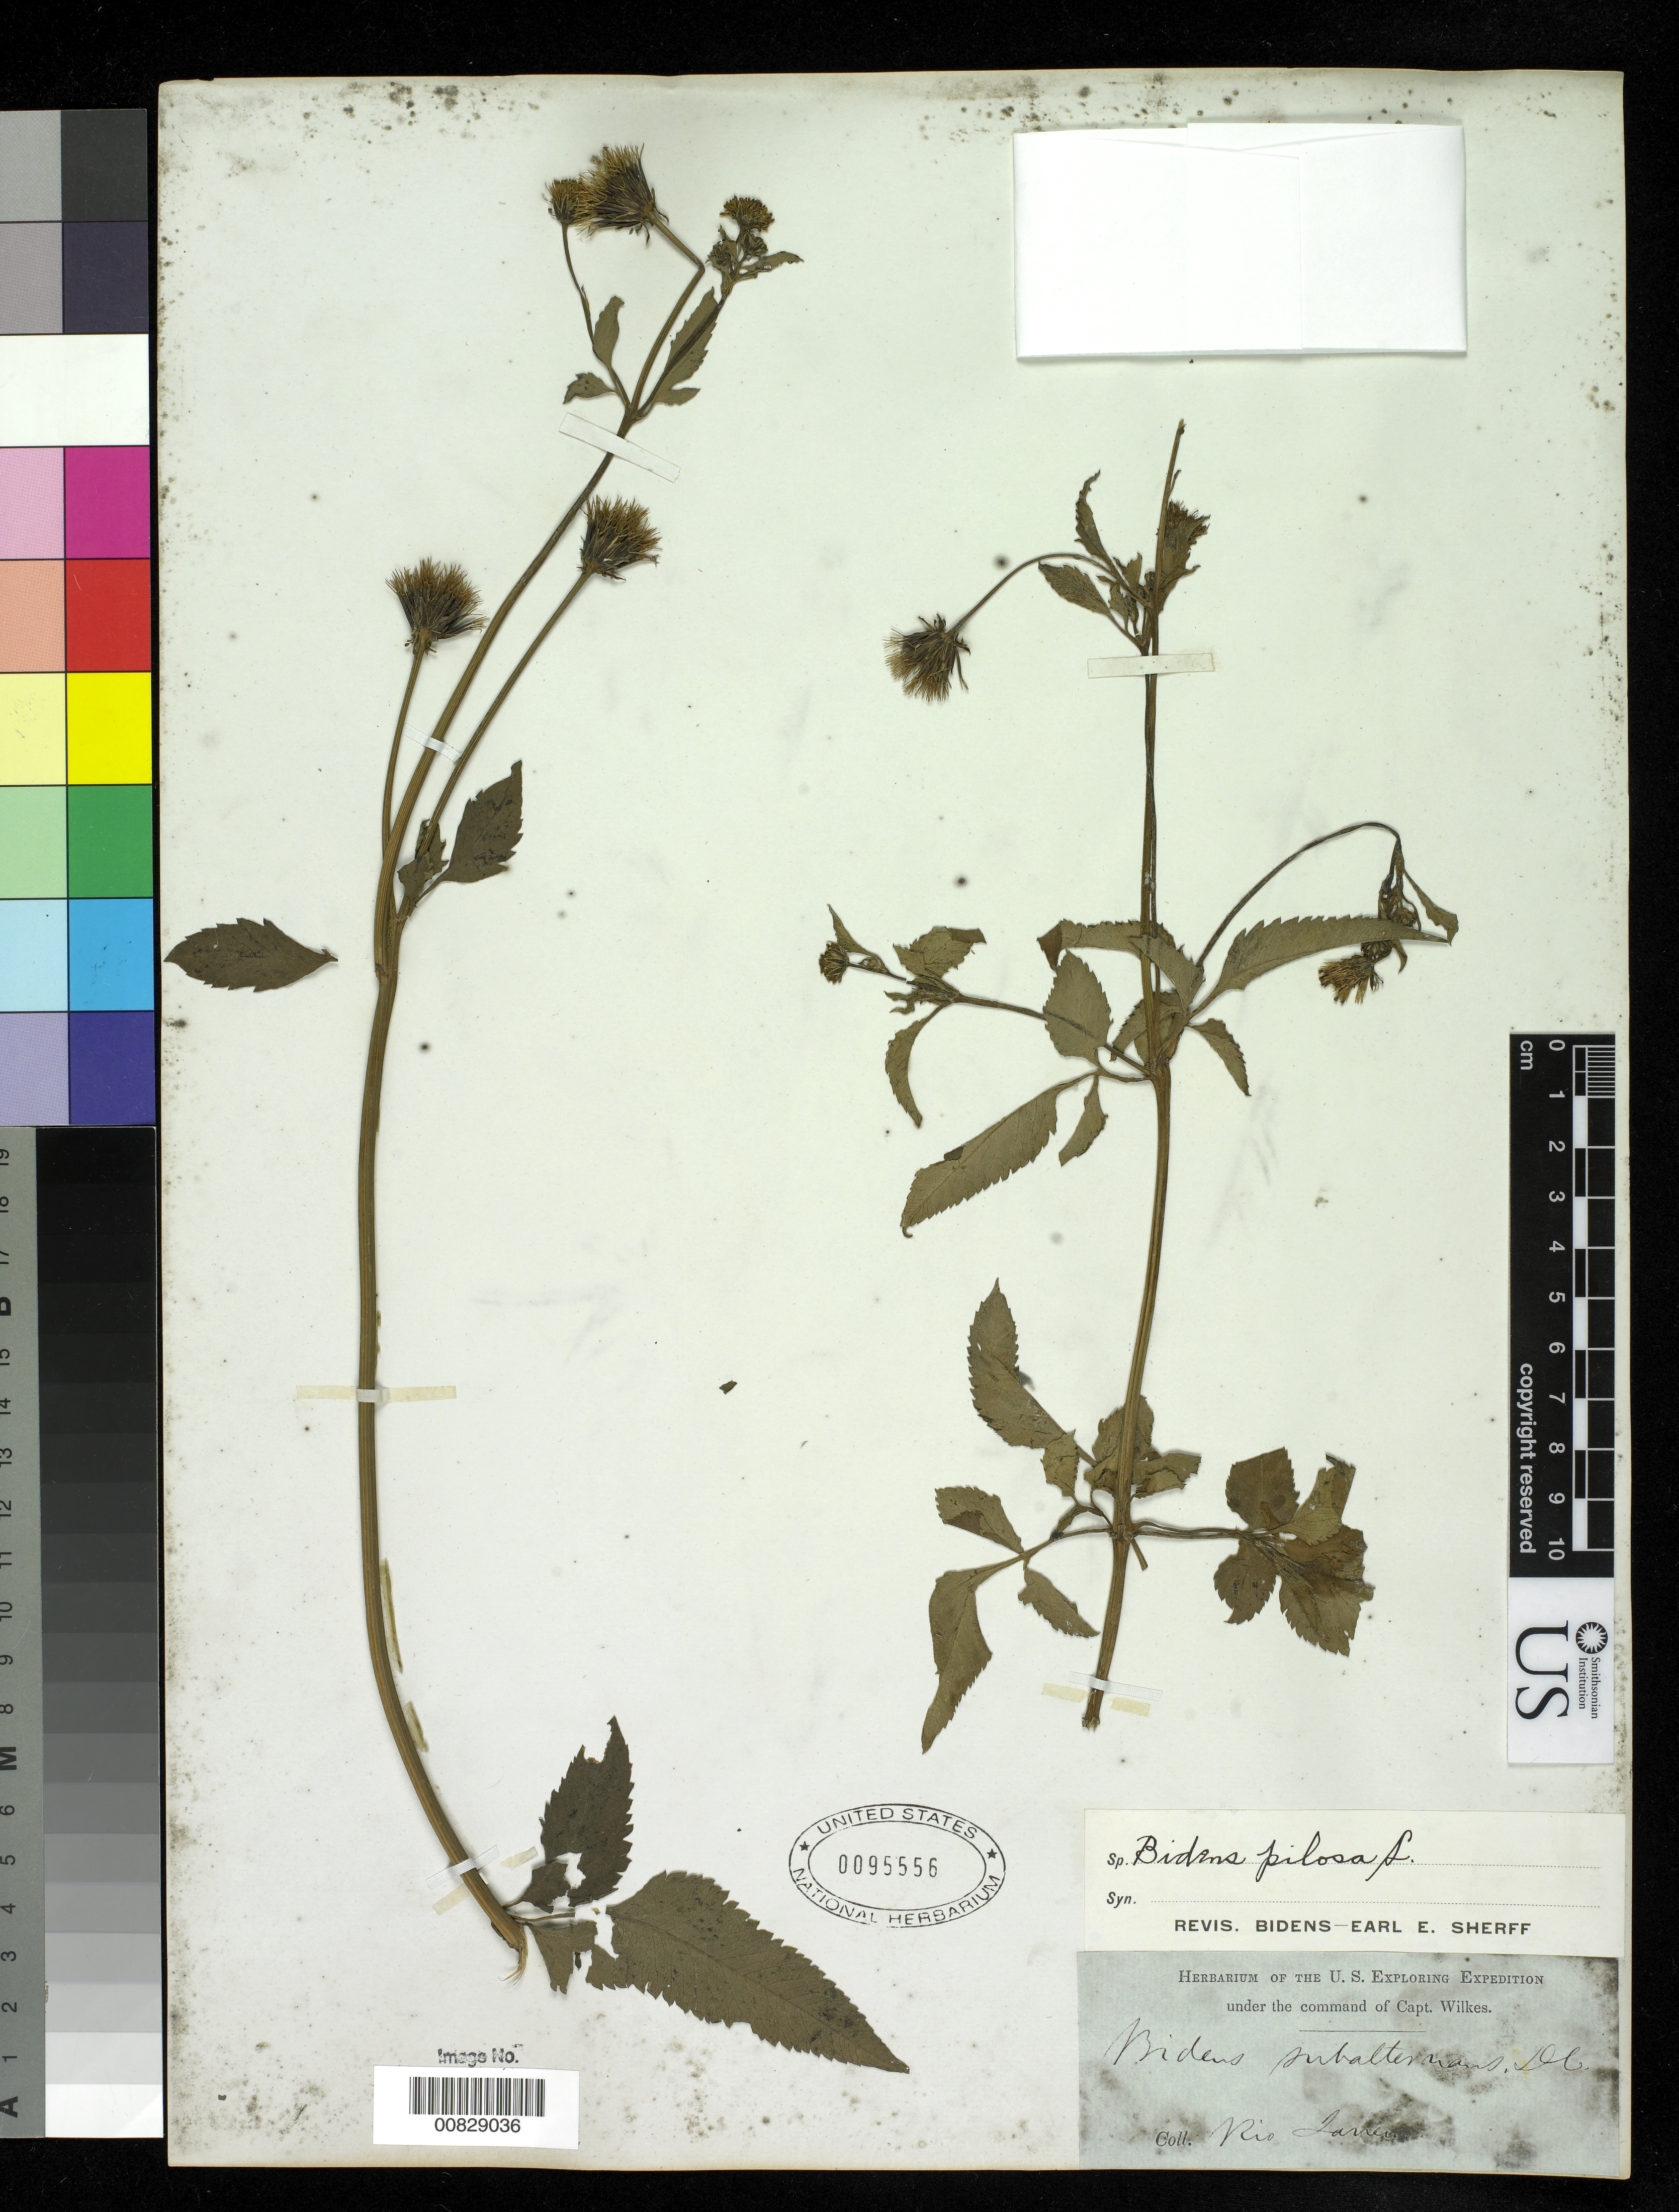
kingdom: Plantae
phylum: Tracheophyta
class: Magnoliopsida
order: Asterales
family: Asteraceae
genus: Bidens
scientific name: Bidens pilosa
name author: L.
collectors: Wilkes Explor. Exped.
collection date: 1838/1842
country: Brazil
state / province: Rio de Janeiro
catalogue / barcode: US 95556